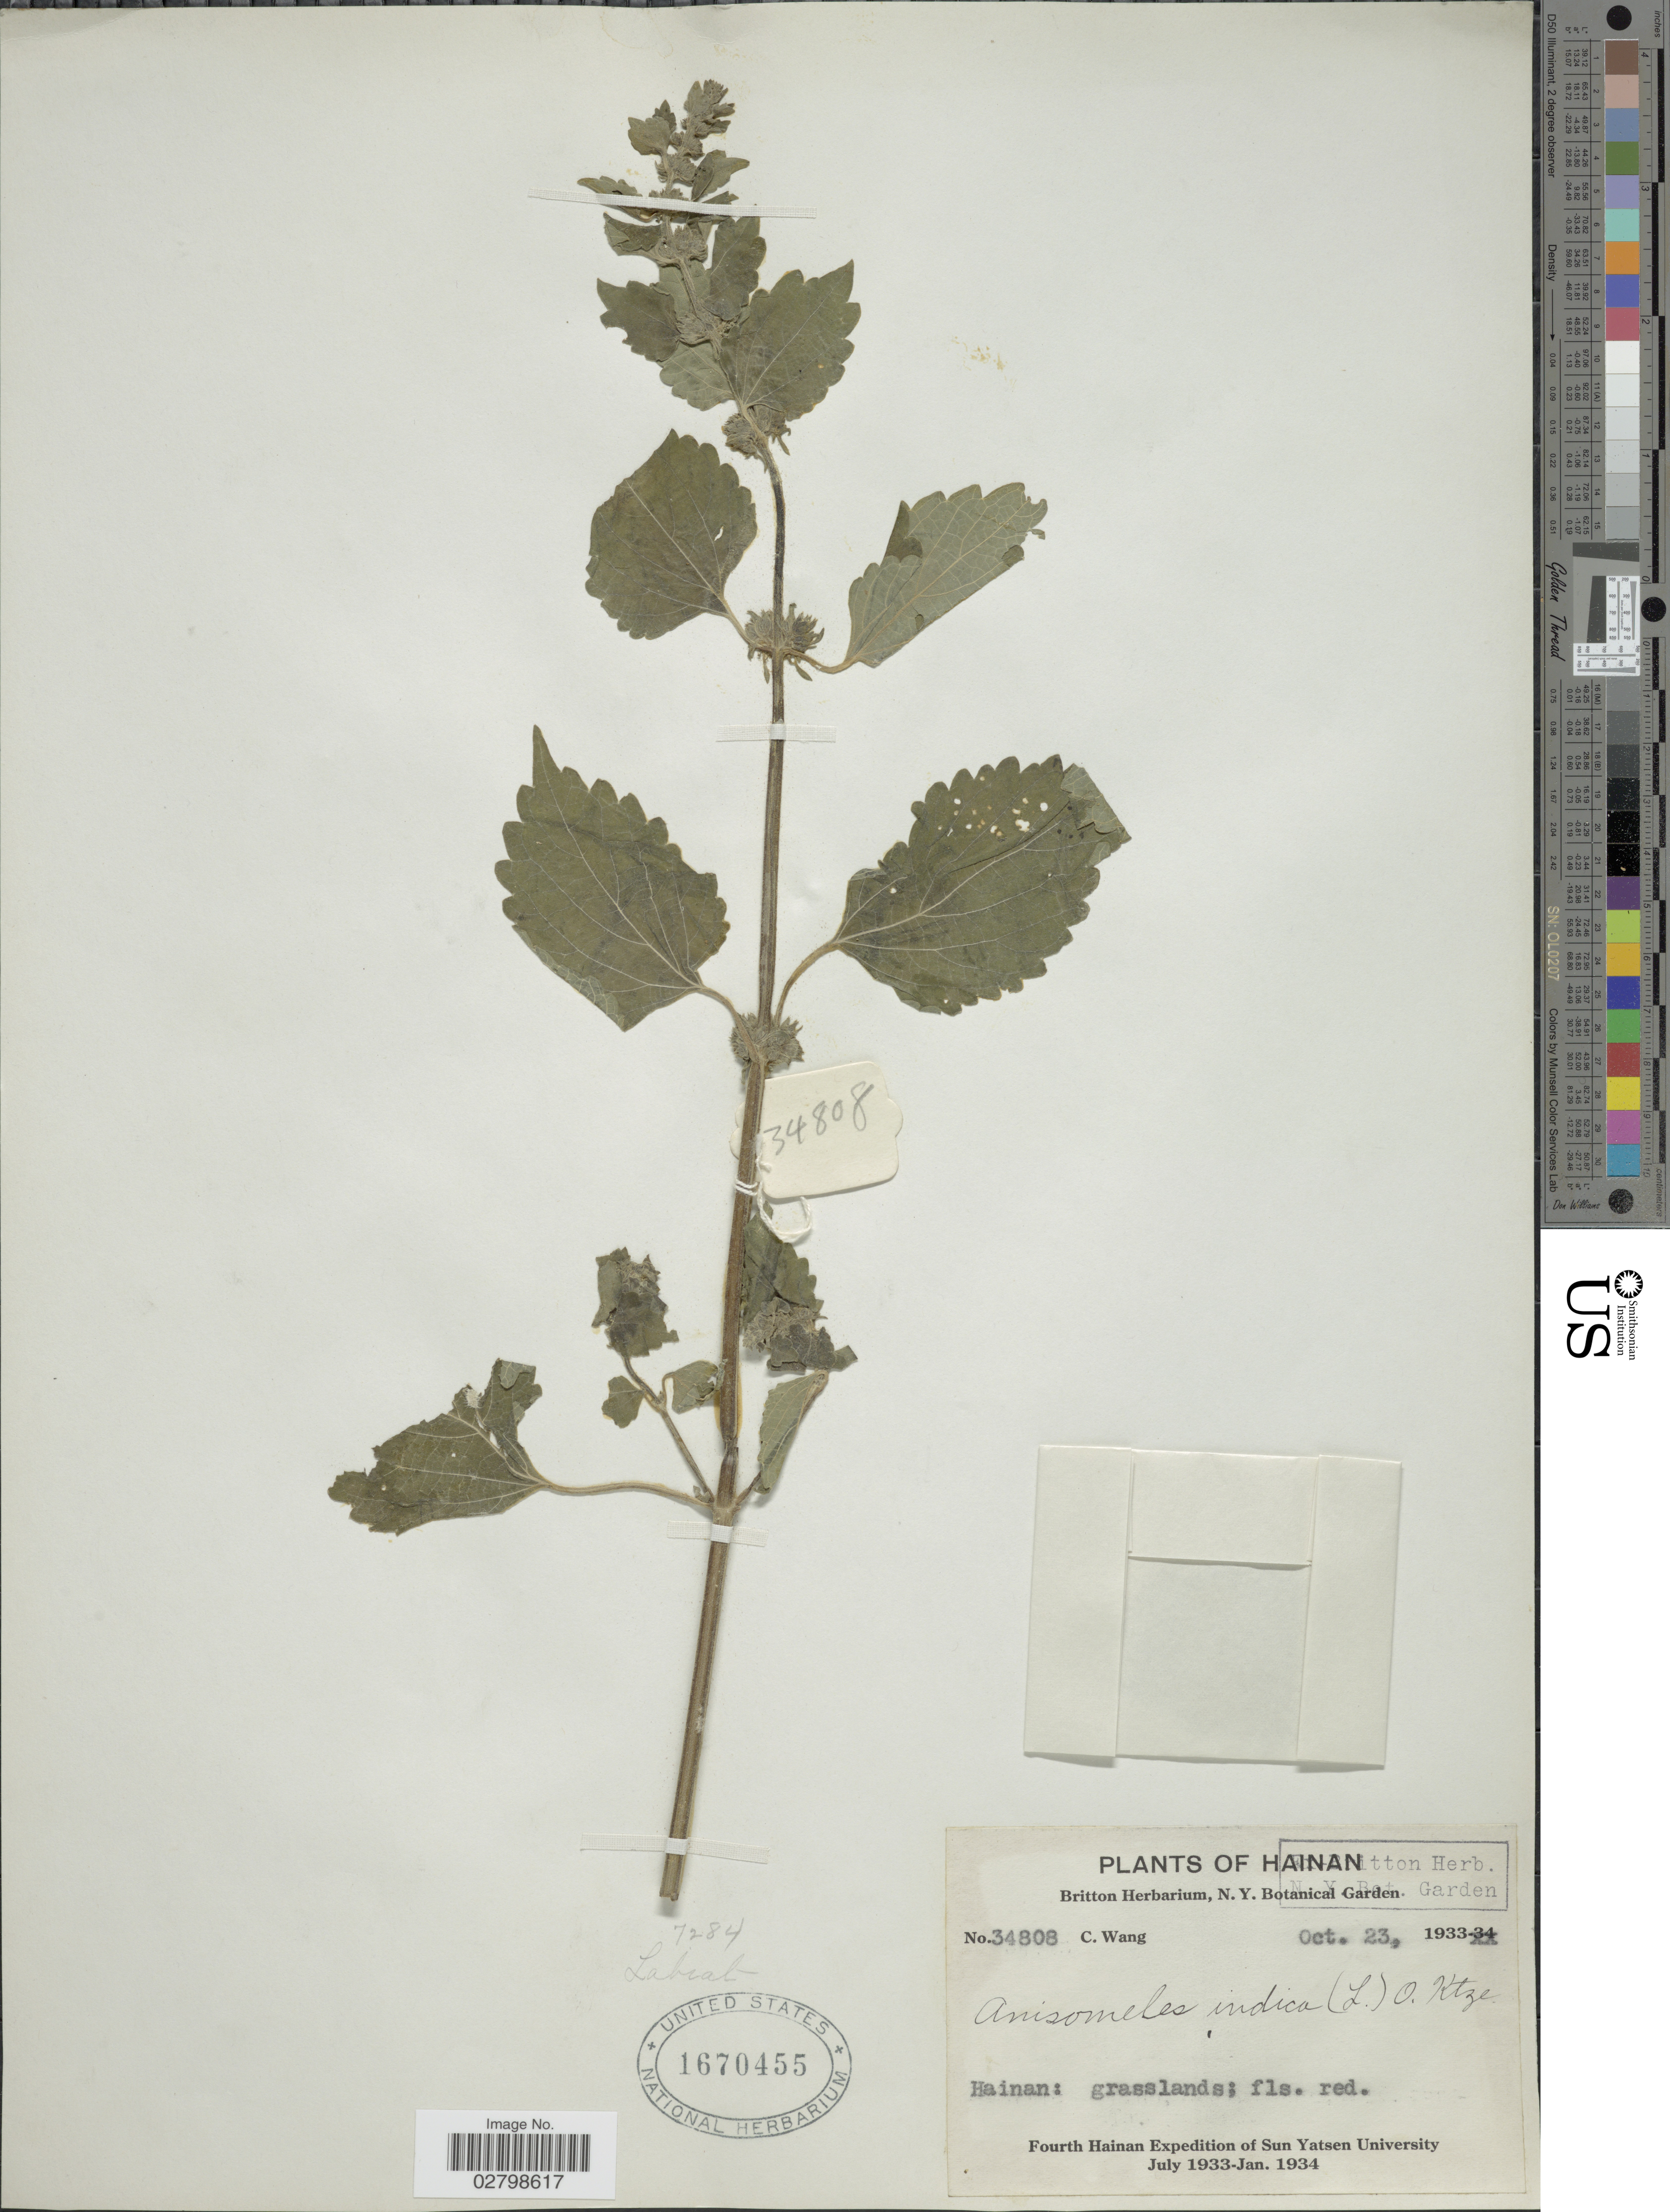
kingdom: Plantae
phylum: Tracheophyta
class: Magnoliopsida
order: Lamiales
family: Lamiaceae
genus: Anisomeles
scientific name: Anisomeles indica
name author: (L.) Kuntze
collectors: C. Wang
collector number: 34808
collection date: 1933-10-23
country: China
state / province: Hainan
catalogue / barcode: US 1670455